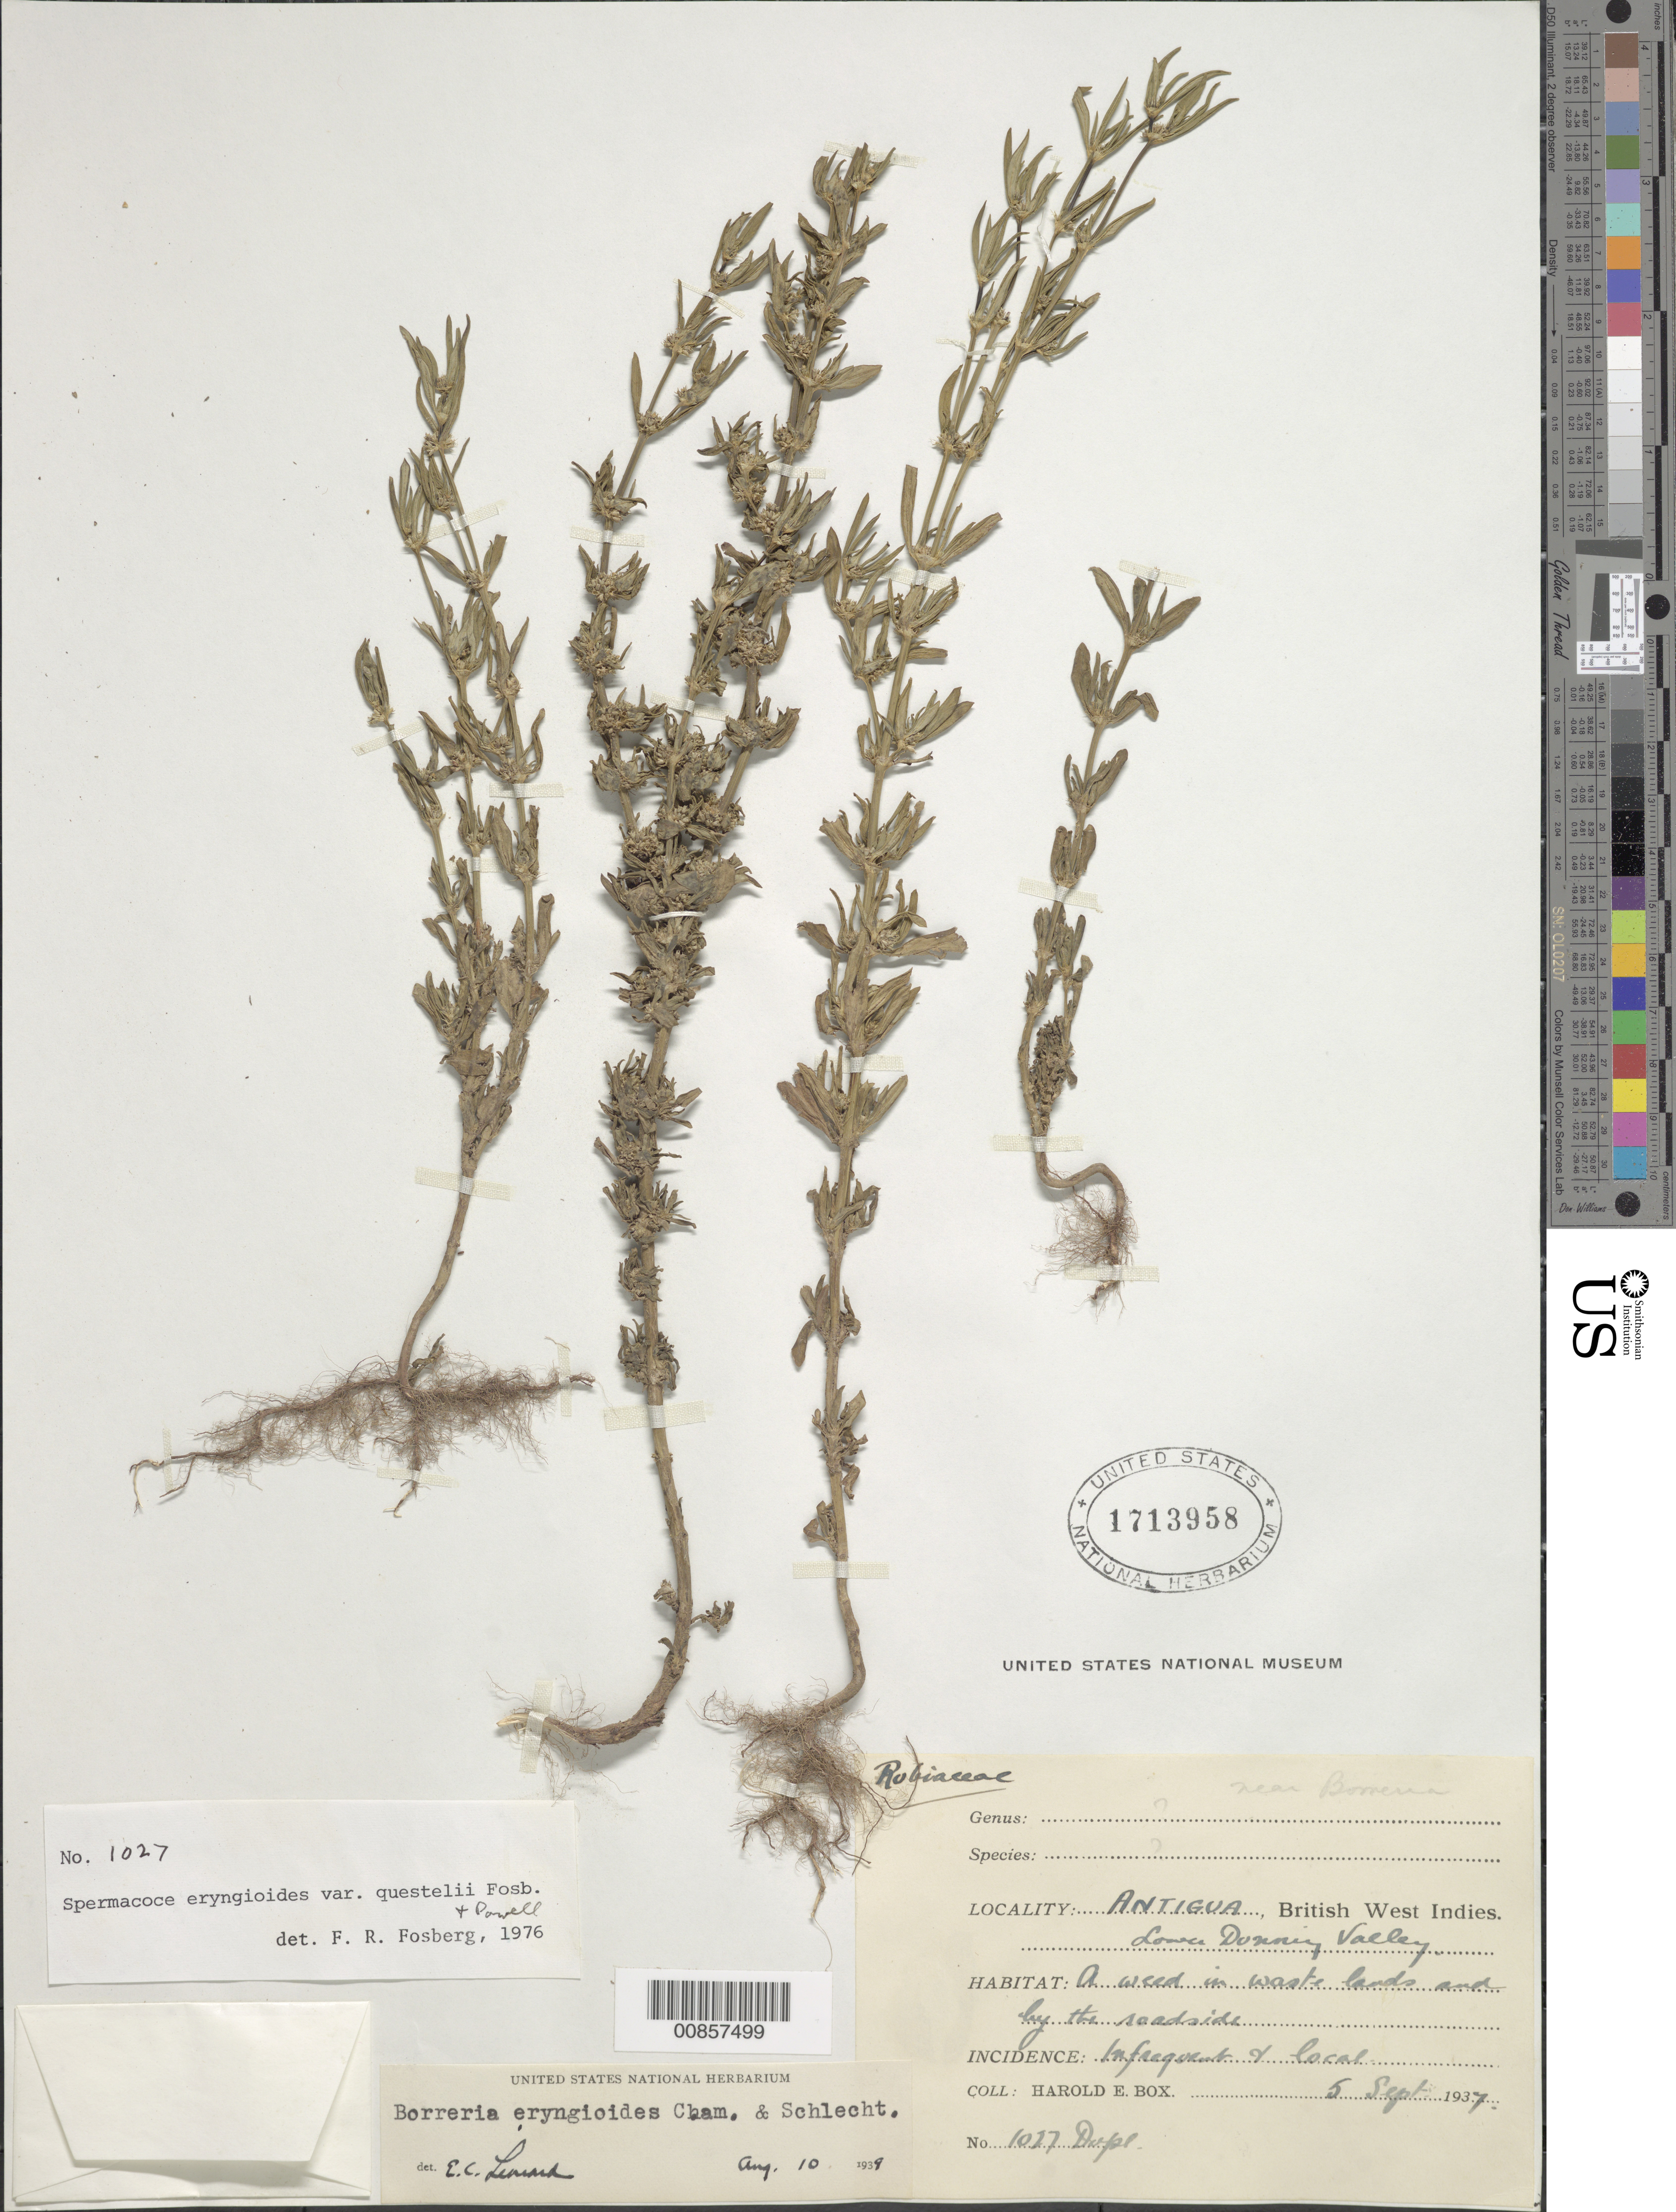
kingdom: Plantae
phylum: Tracheophyta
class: Magnoliopsida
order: Gentianales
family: Rubiaceae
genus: Spermacoce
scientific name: Spermacoce eryngioides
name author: (Cham. & Schltdl.) Kuntze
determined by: Fosberg, F. R.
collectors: H. E. Box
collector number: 1027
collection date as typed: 05 Sep 1937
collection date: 1937-09-05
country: Antigua and Barbuda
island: Leeward Is.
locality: Lower Donney (sp?) Valley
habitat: In wastelands and roadside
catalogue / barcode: US 1713958